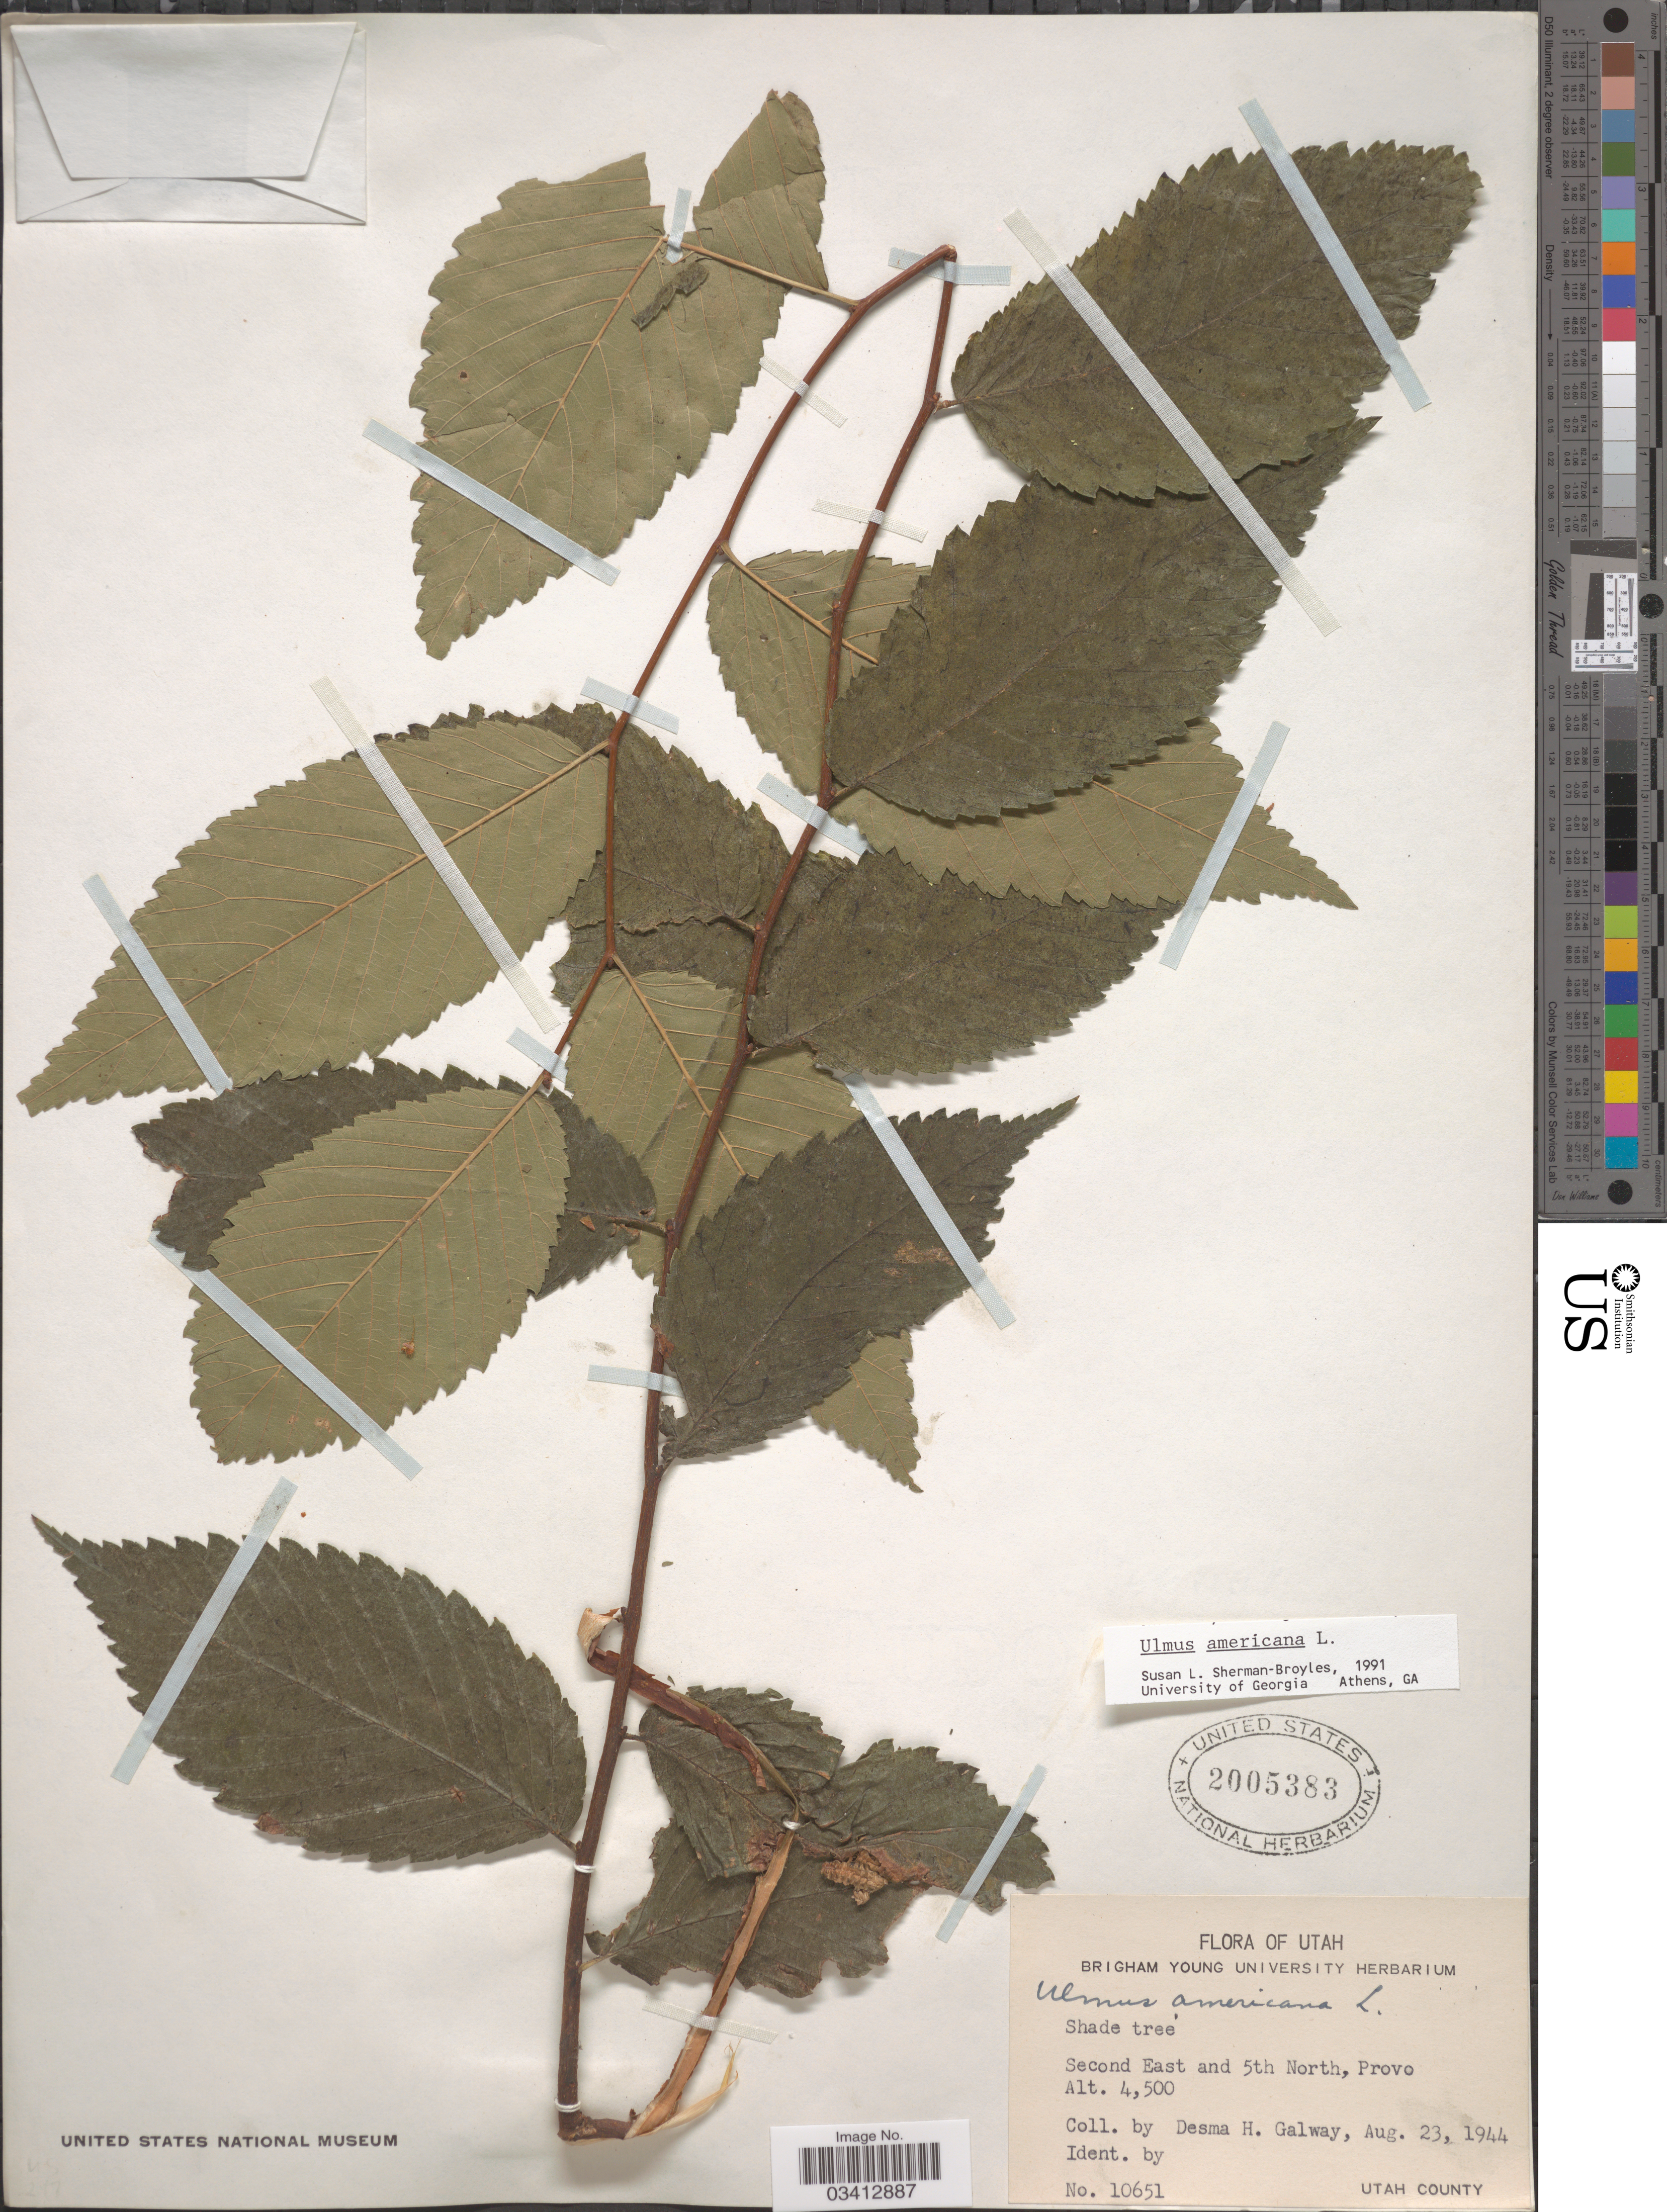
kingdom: Plantae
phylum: Tracheophyta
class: Magnoliopsida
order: Rosales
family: Ulmaceae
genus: Ulmus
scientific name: Ulmus americana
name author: L.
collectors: D. Galway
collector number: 10651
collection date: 1944-08-23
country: United States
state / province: Utah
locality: Second East and 5th North, Provo. Utah County.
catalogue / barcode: US 2005383